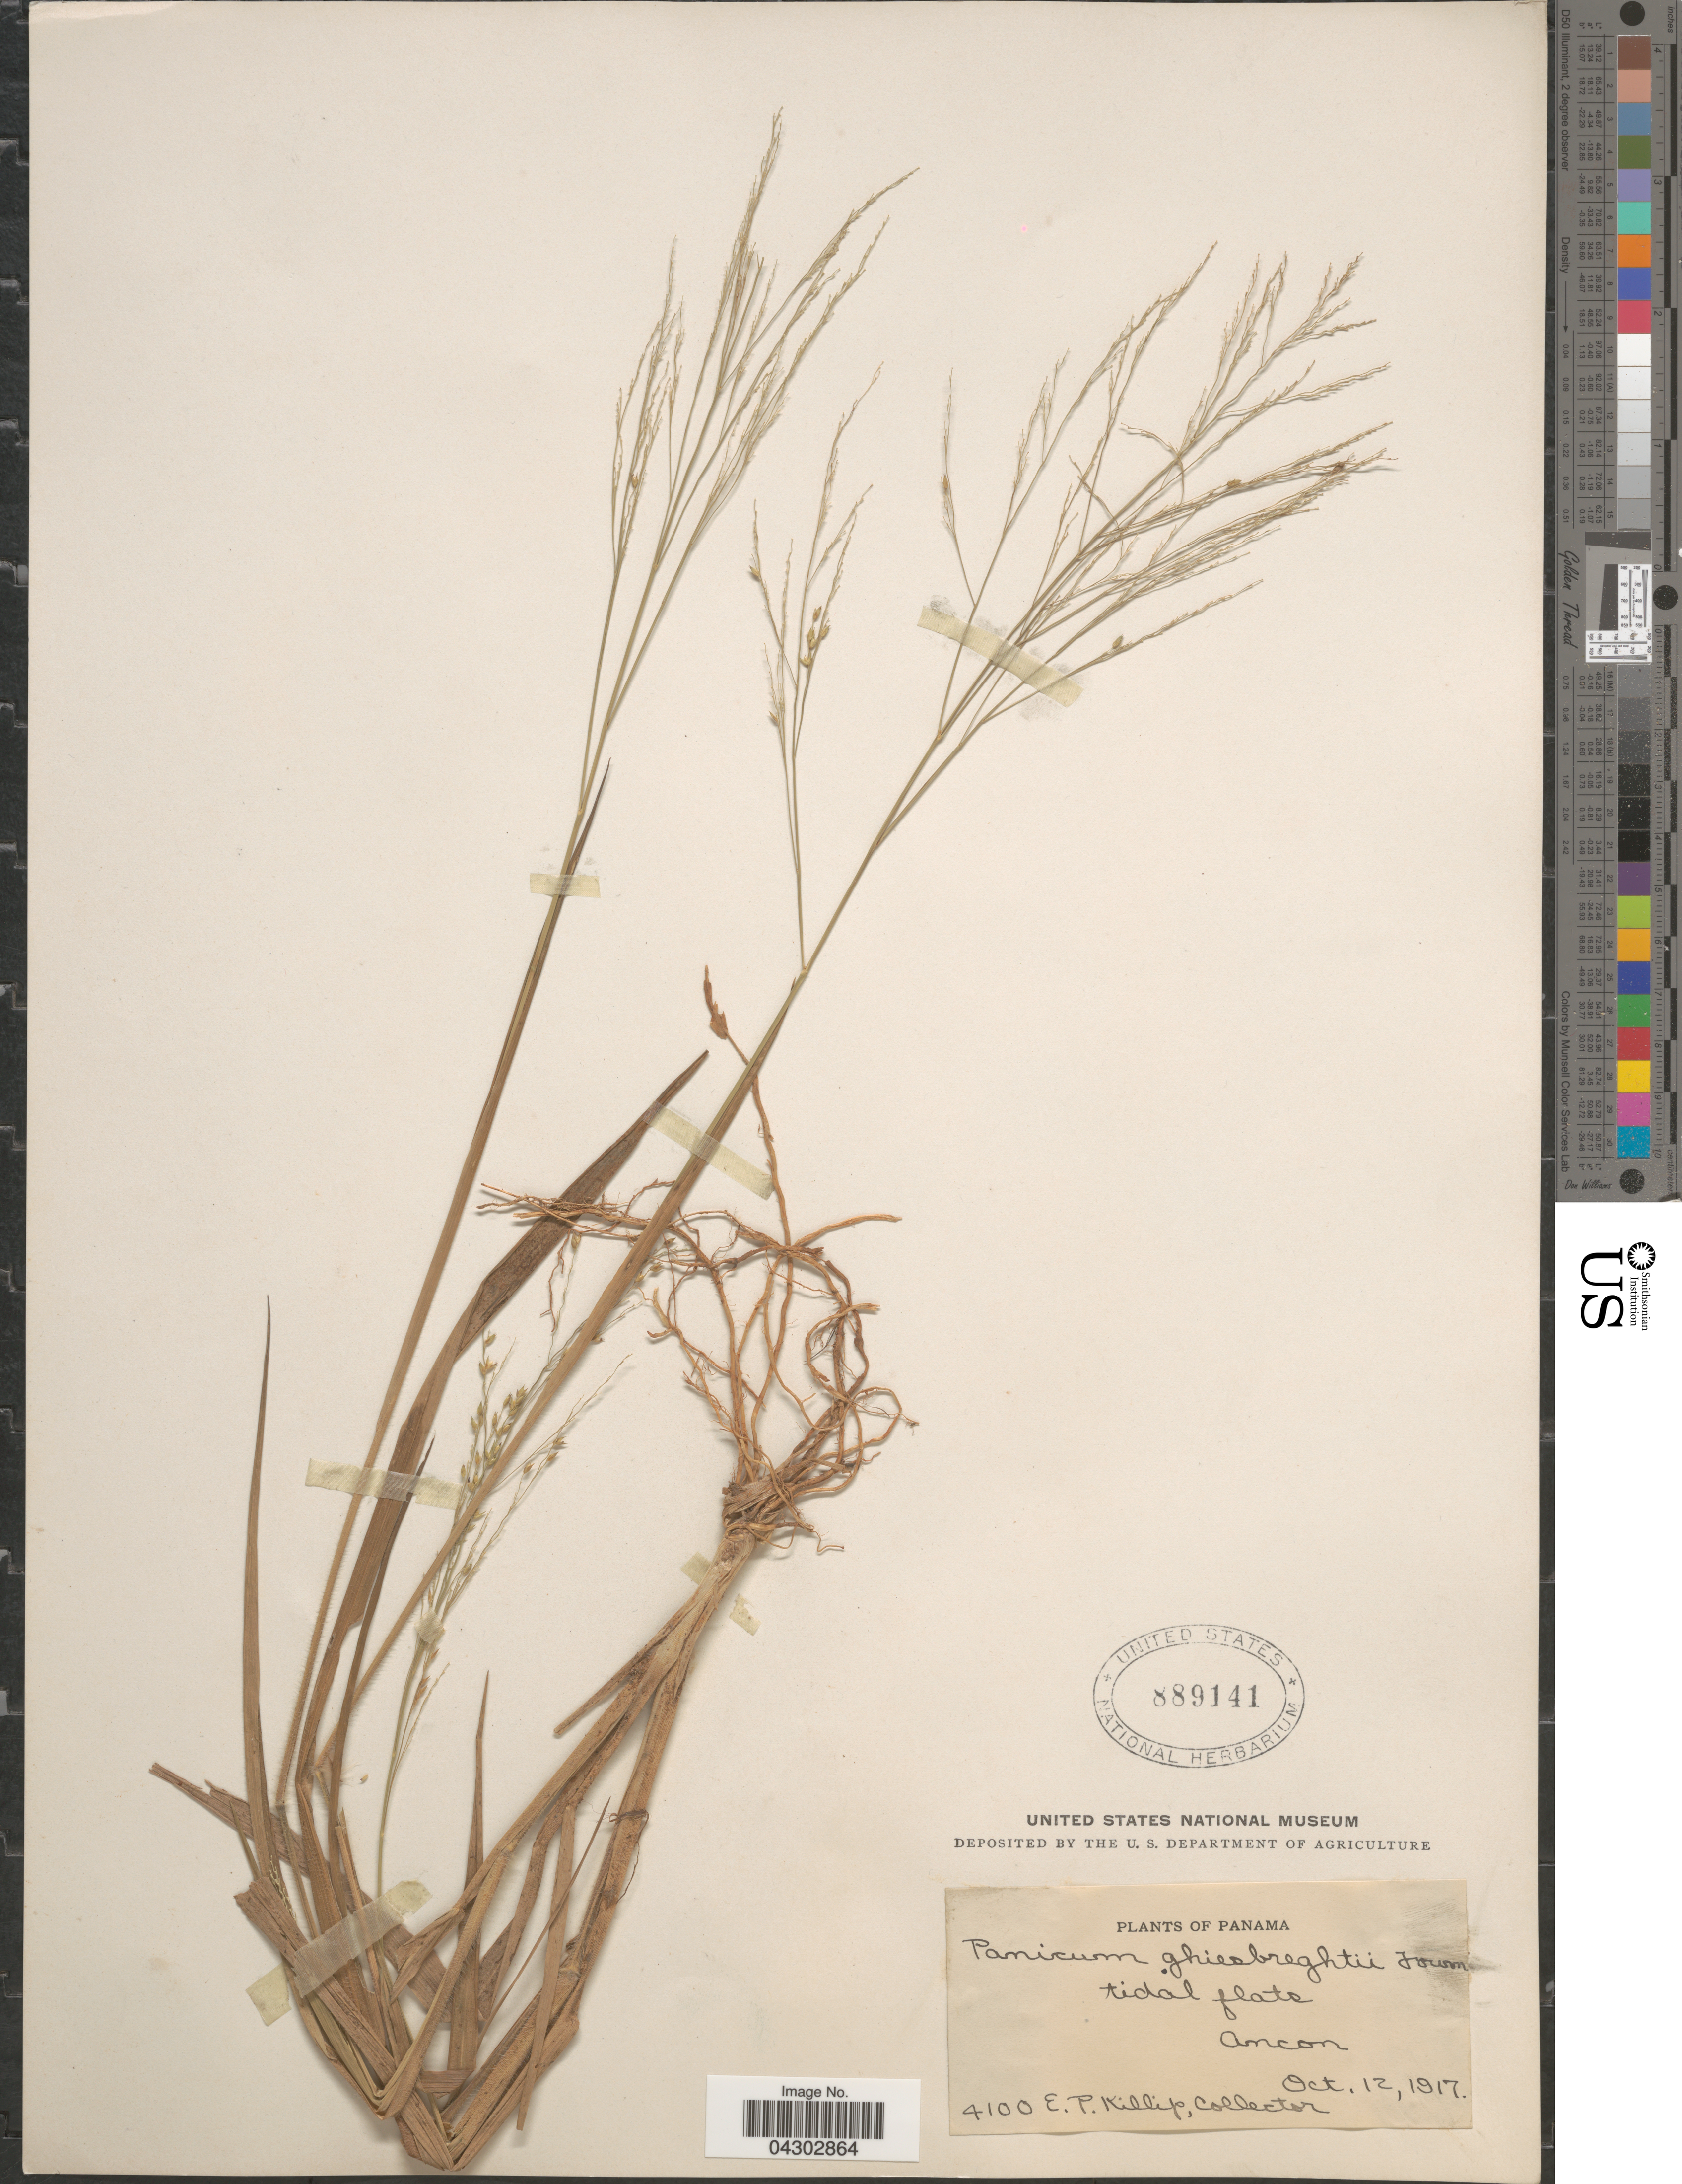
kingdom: Plantae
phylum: Tracheophyta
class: Liliopsida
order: Poales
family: Poaceae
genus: Panicum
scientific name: Panicum ghiesbreghtii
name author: E. Fourn.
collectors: E. P. Killip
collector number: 4100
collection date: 1917-10-12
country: Panama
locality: Ancon.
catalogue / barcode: US 889141